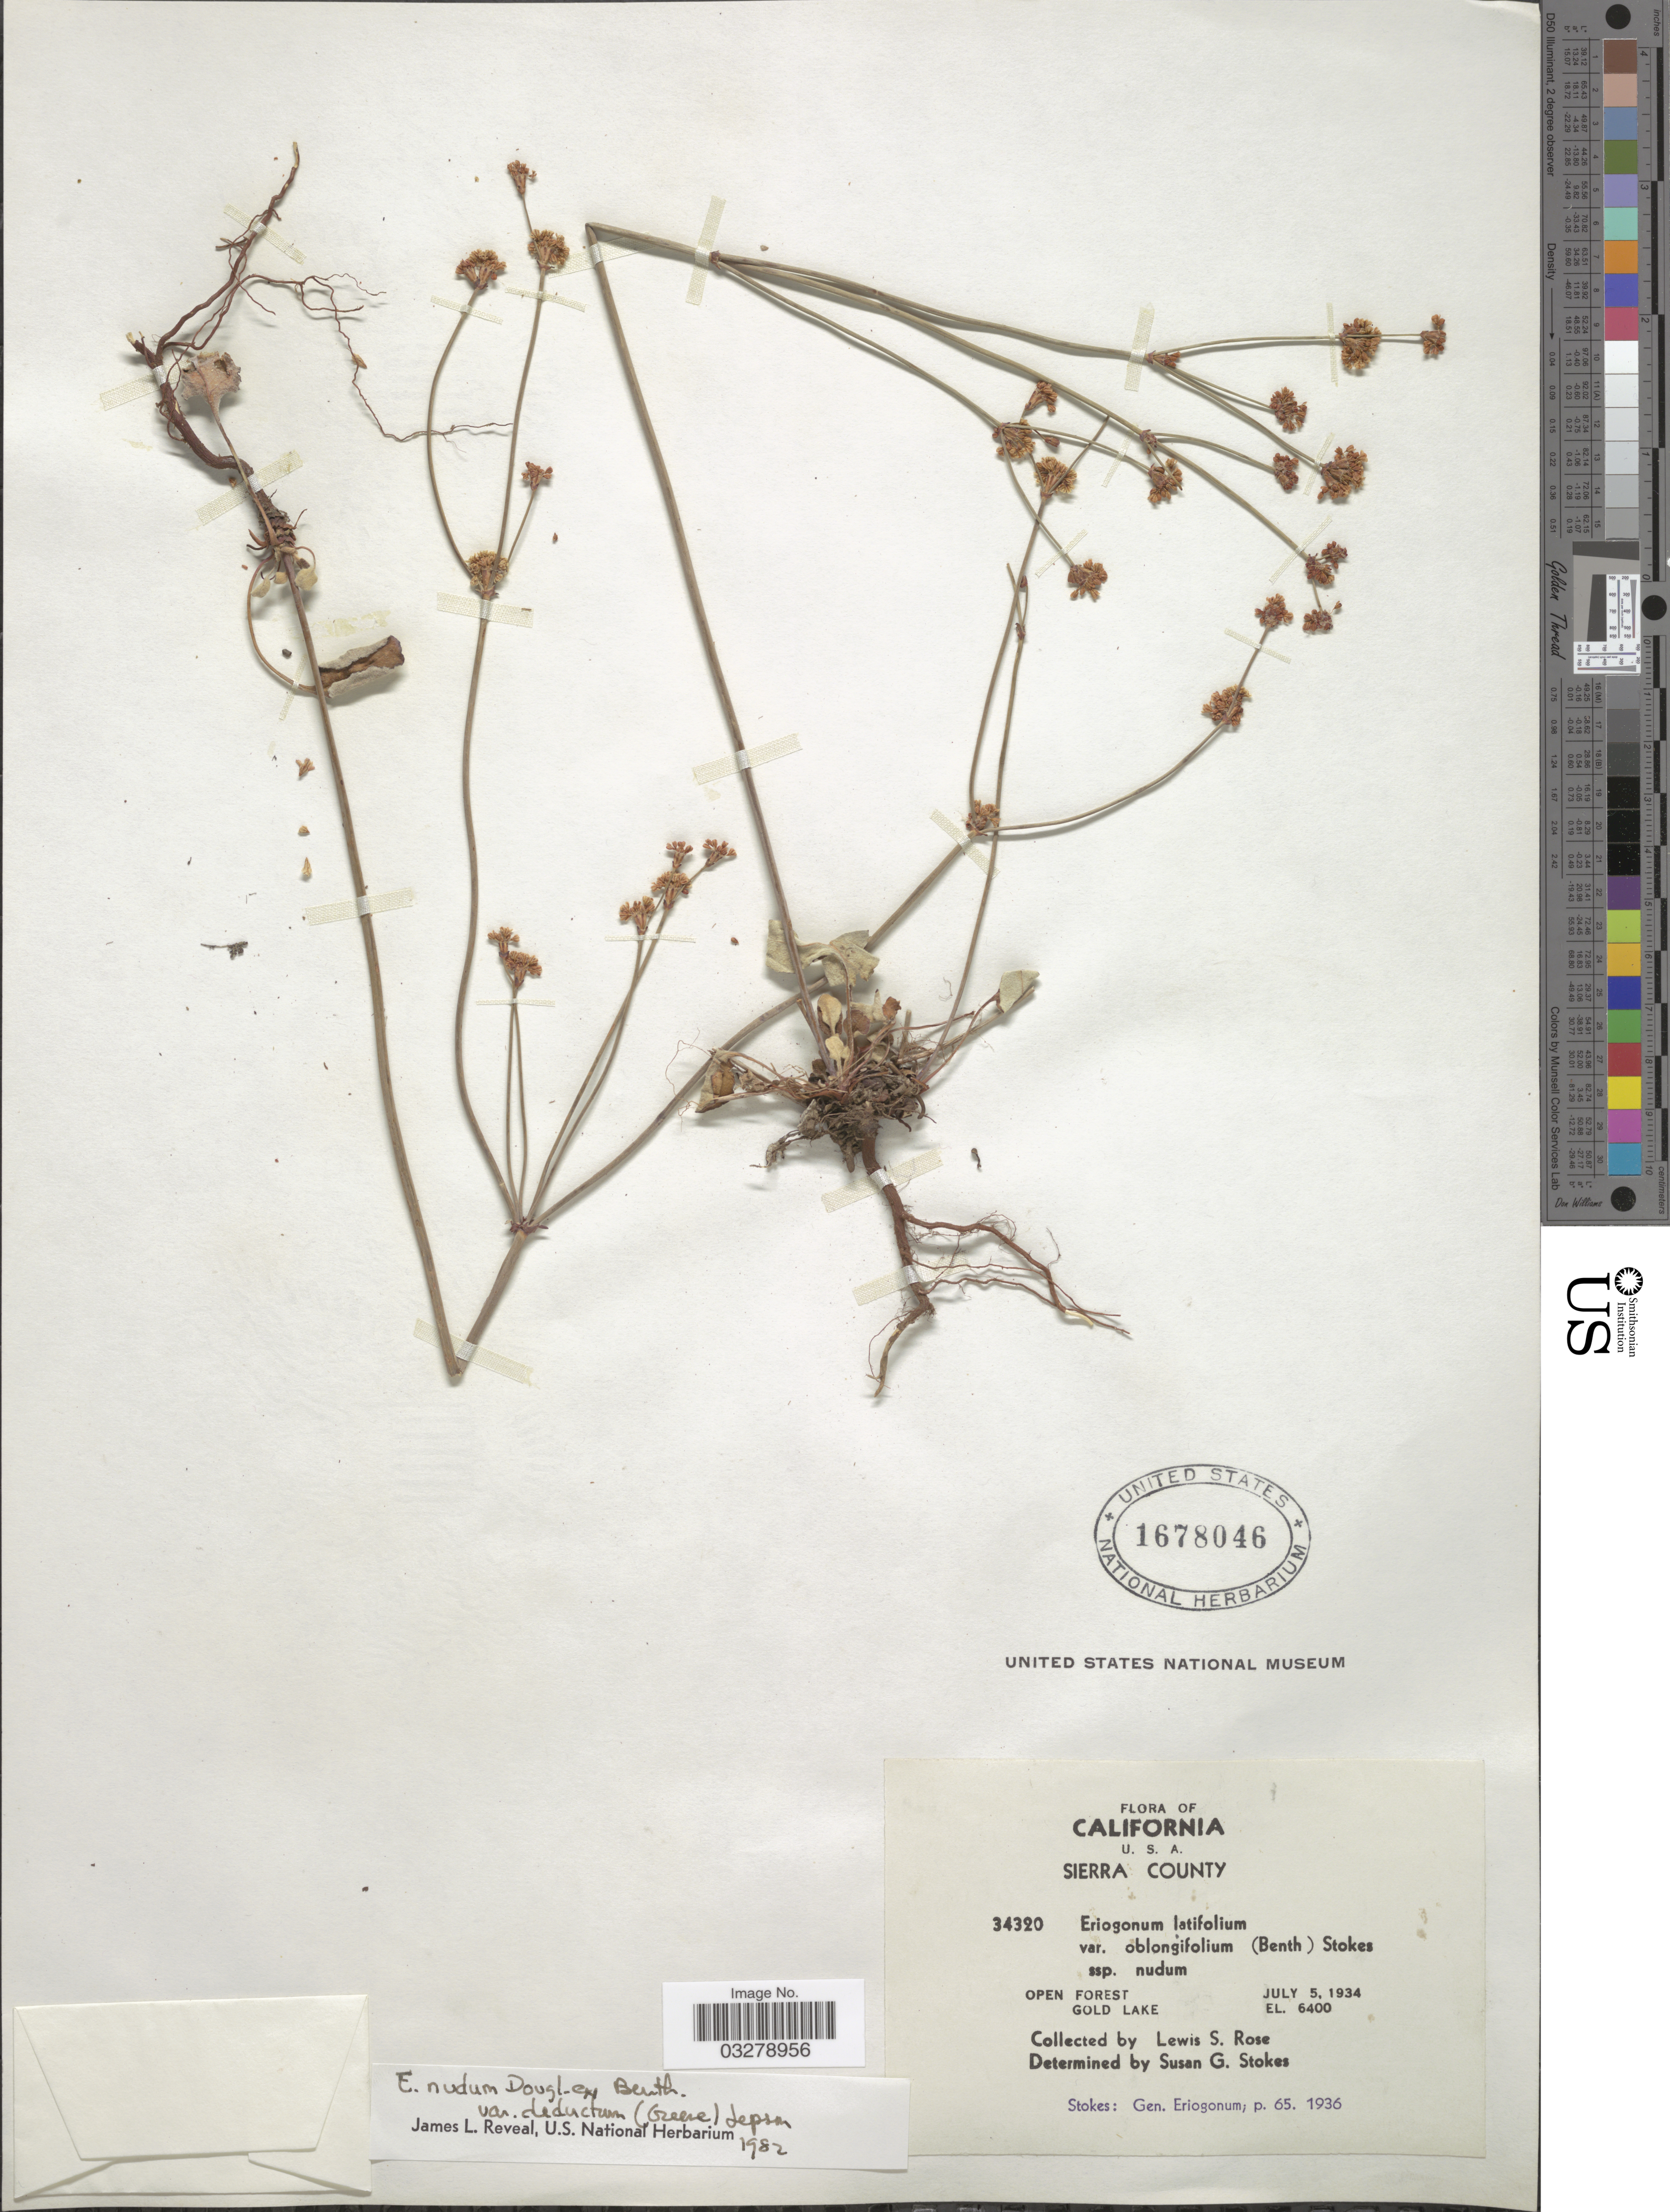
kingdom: Plantae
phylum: Tracheophyta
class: Magnoliopsida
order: Caryophyllales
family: Polygonaceae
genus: Eriogonum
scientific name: Eriogonum nudum var. deductum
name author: (Greene) Jeps.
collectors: L. S. Rose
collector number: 34320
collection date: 1934-07-05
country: United States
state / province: California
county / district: Sierra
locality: Sierra County, Gold Lake.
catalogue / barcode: US 1678046